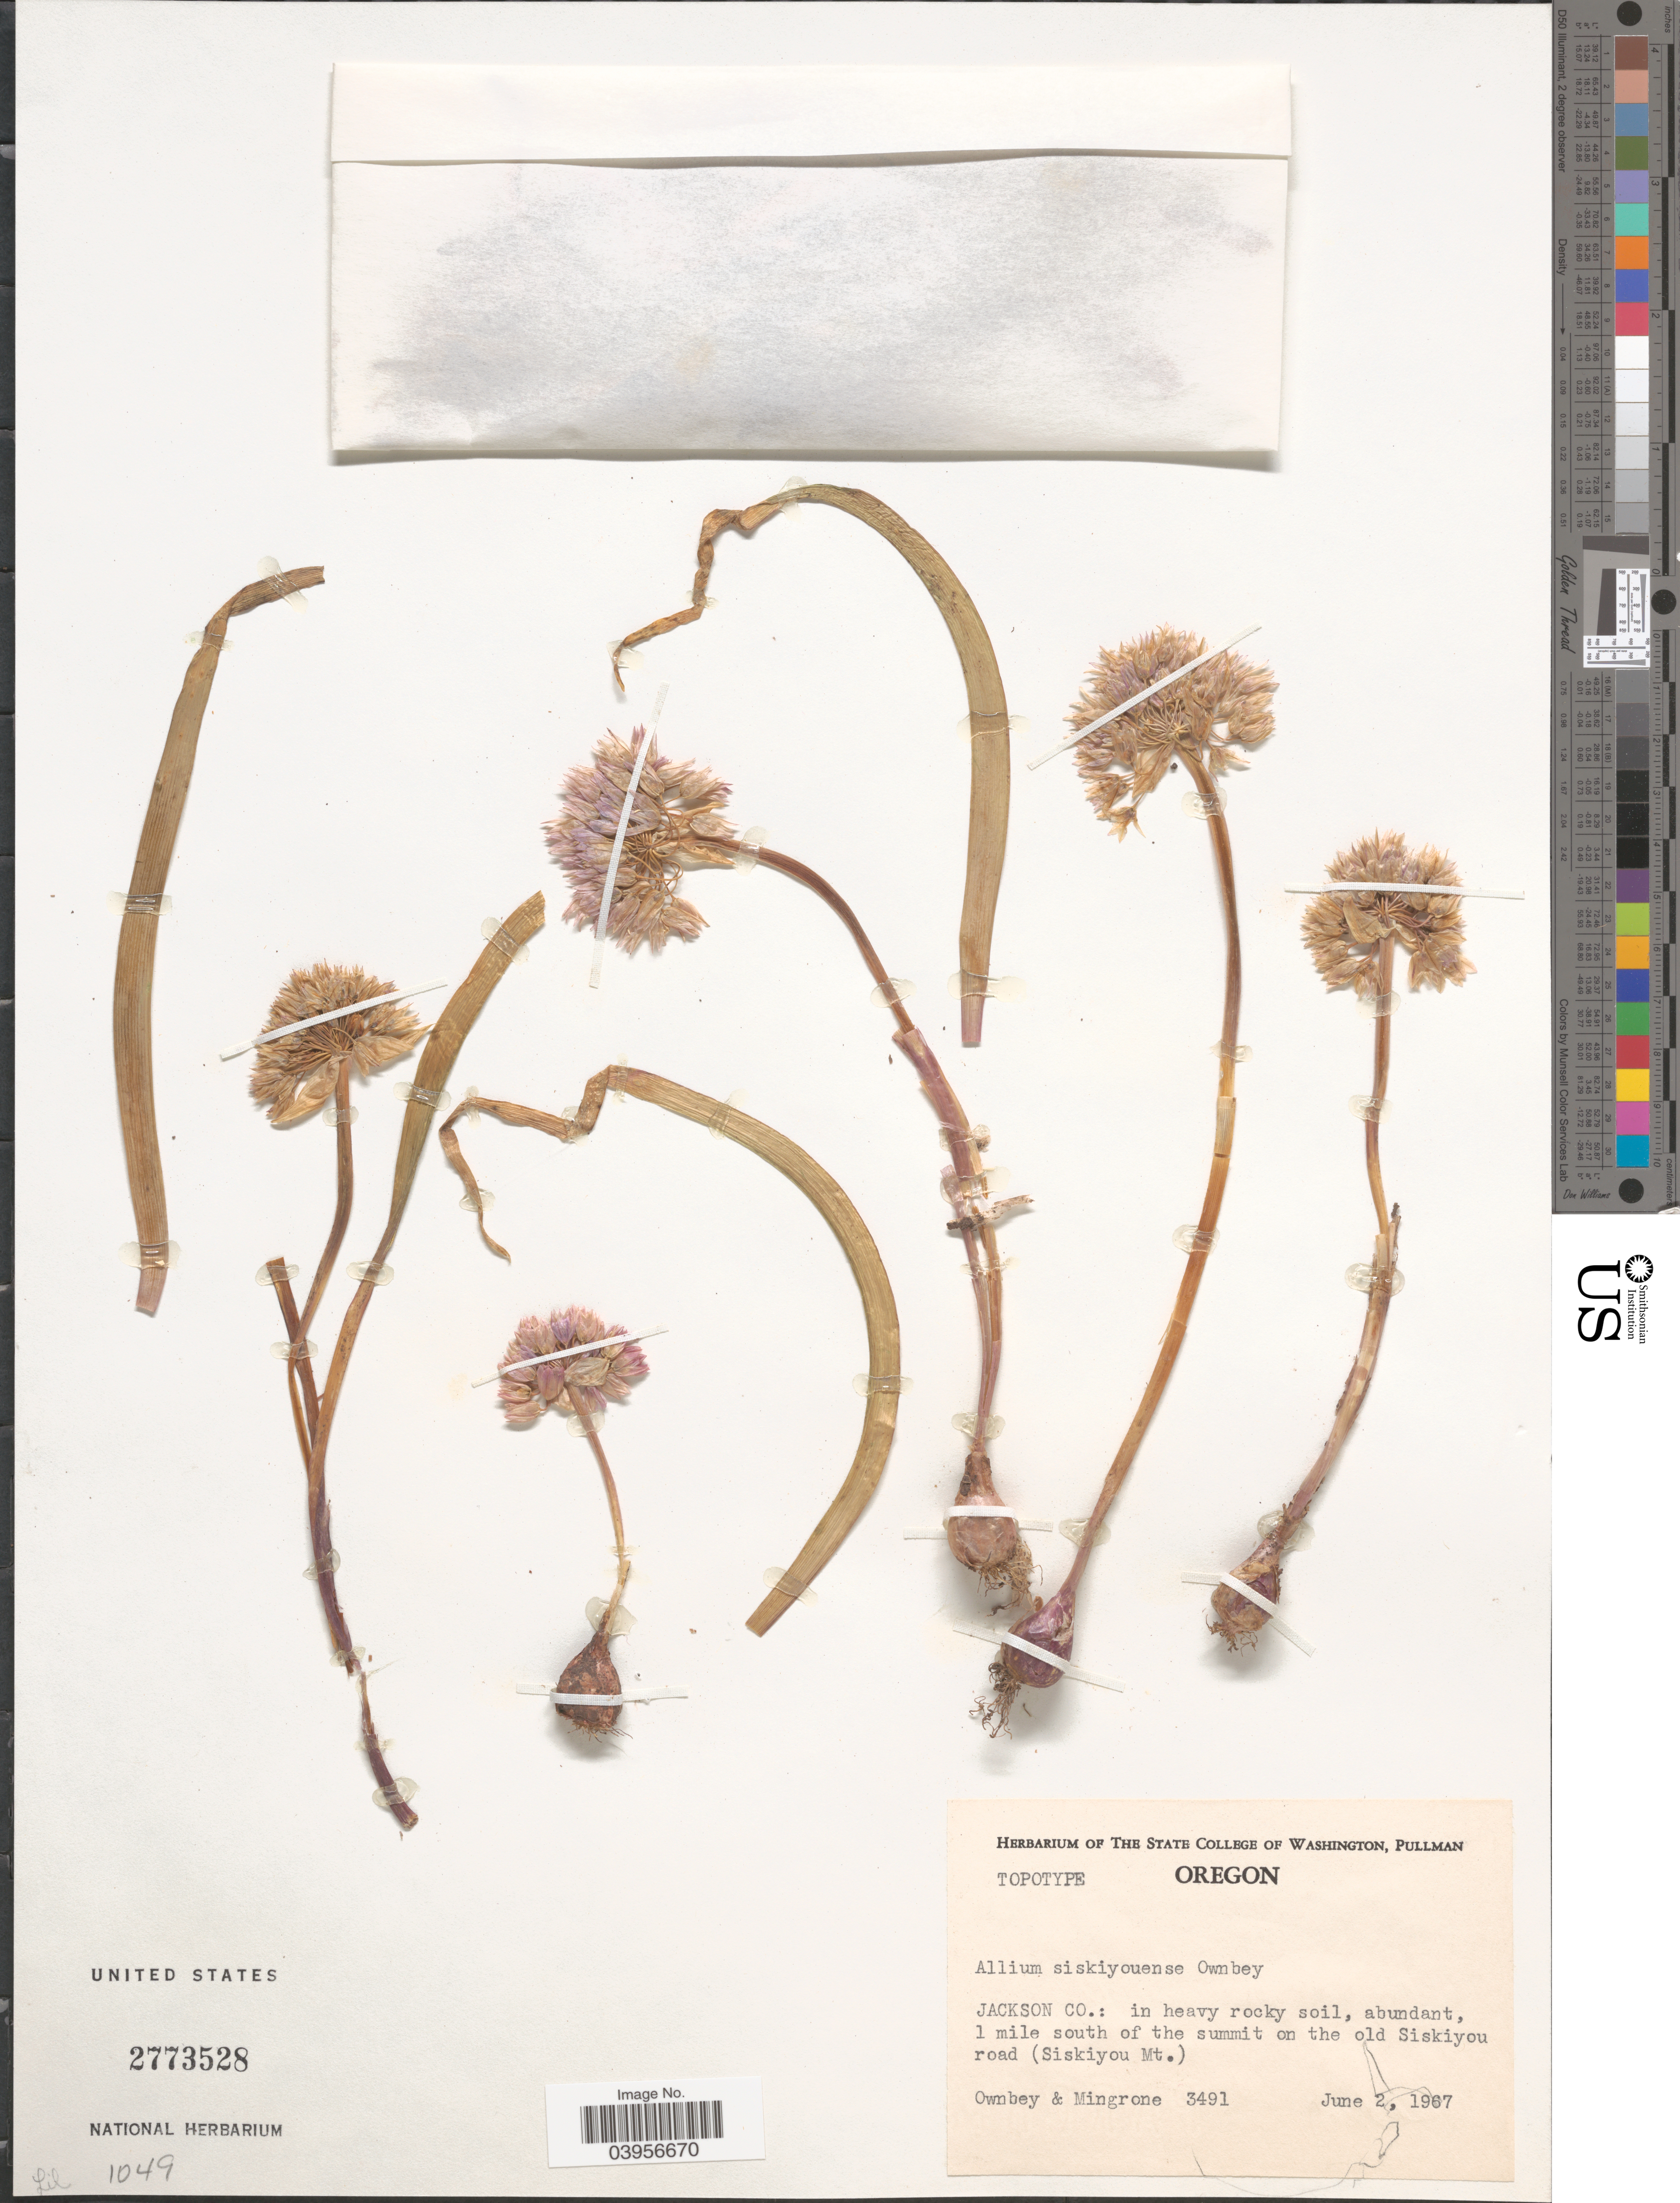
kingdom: Plantae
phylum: Tracheophyta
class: Liliopsida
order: Asparagales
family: Amaryllidaceae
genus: Allium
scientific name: Allium siskiyouense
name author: Ownbey ex Traub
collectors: Ownbey & Mingrone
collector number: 3491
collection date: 1967-06-02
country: United States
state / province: Oregon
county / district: Jackson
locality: Jackson Co.: in heavy rocky soil, 1 mile south of the summit on the old Siskiyou road (Siskiyou Mt.).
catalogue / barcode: US 2773528